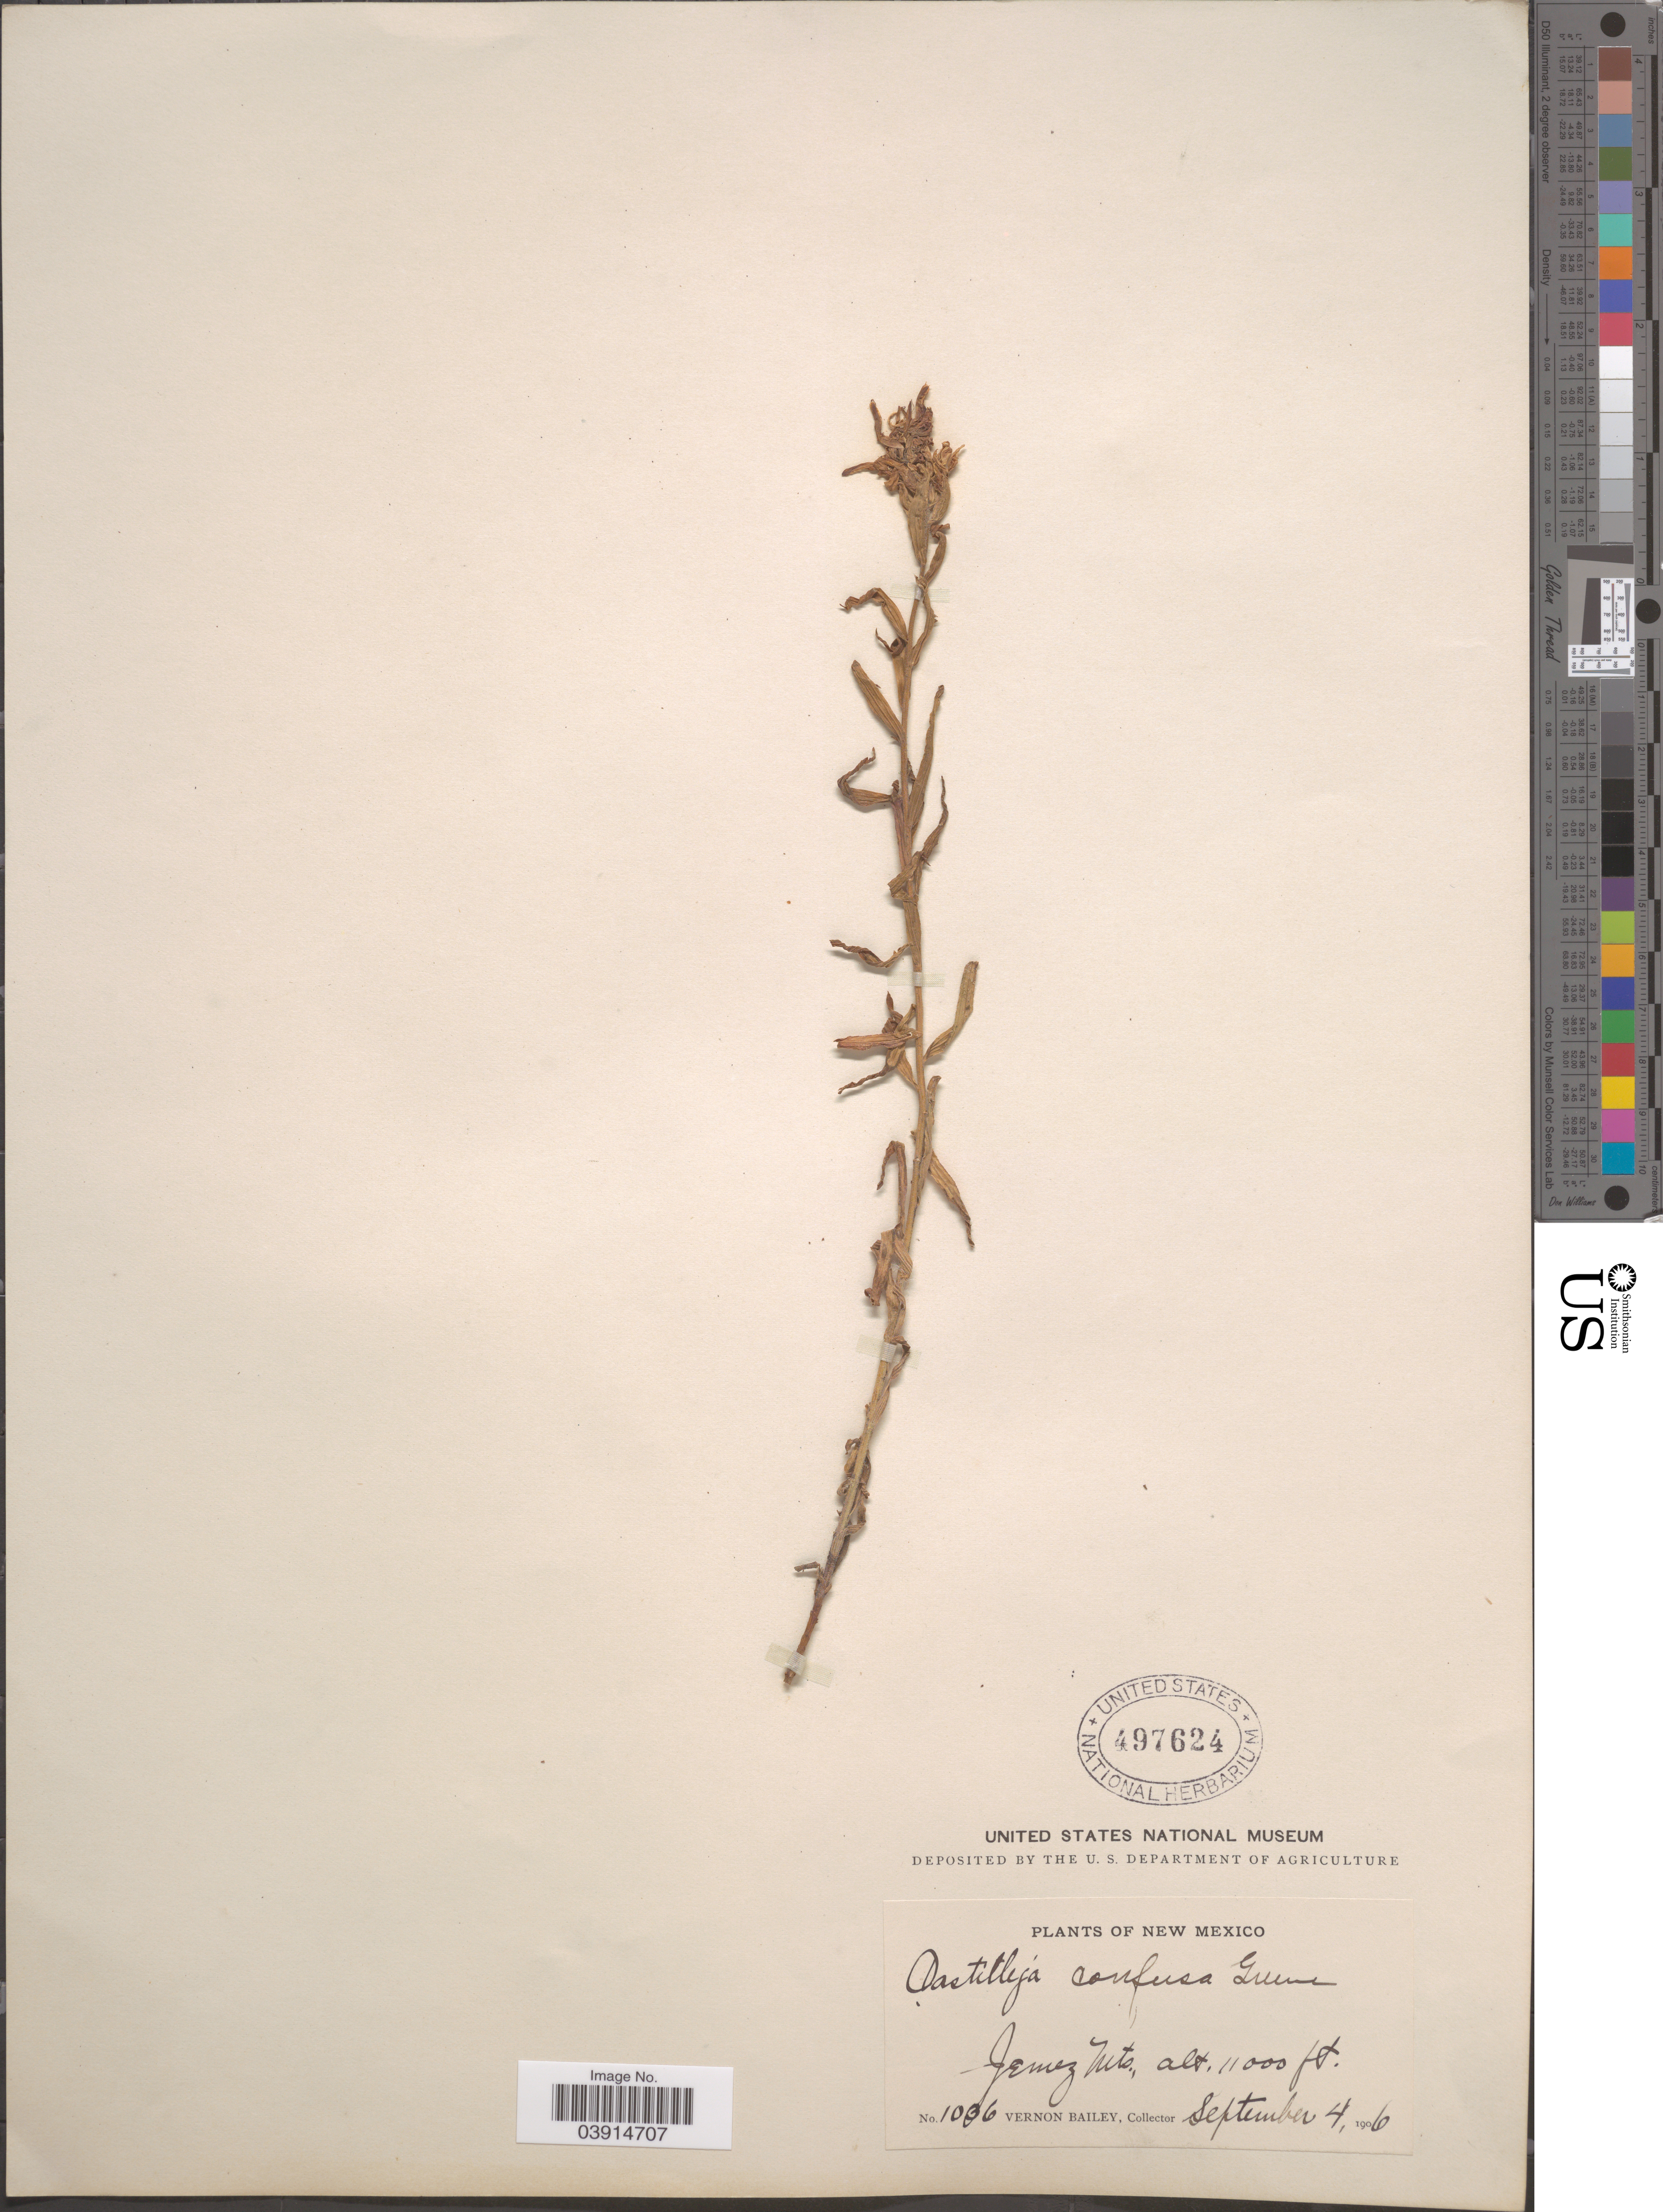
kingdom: Plantae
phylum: Tracheophyta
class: Magnoliopsida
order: Lamiales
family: Orobanchaceae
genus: Castilleja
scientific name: Castilleja sp.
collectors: V. O. Bailey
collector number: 1036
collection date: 1906-09-04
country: United States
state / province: New Mexico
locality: Jemez Mts.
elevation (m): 3353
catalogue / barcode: US 497624